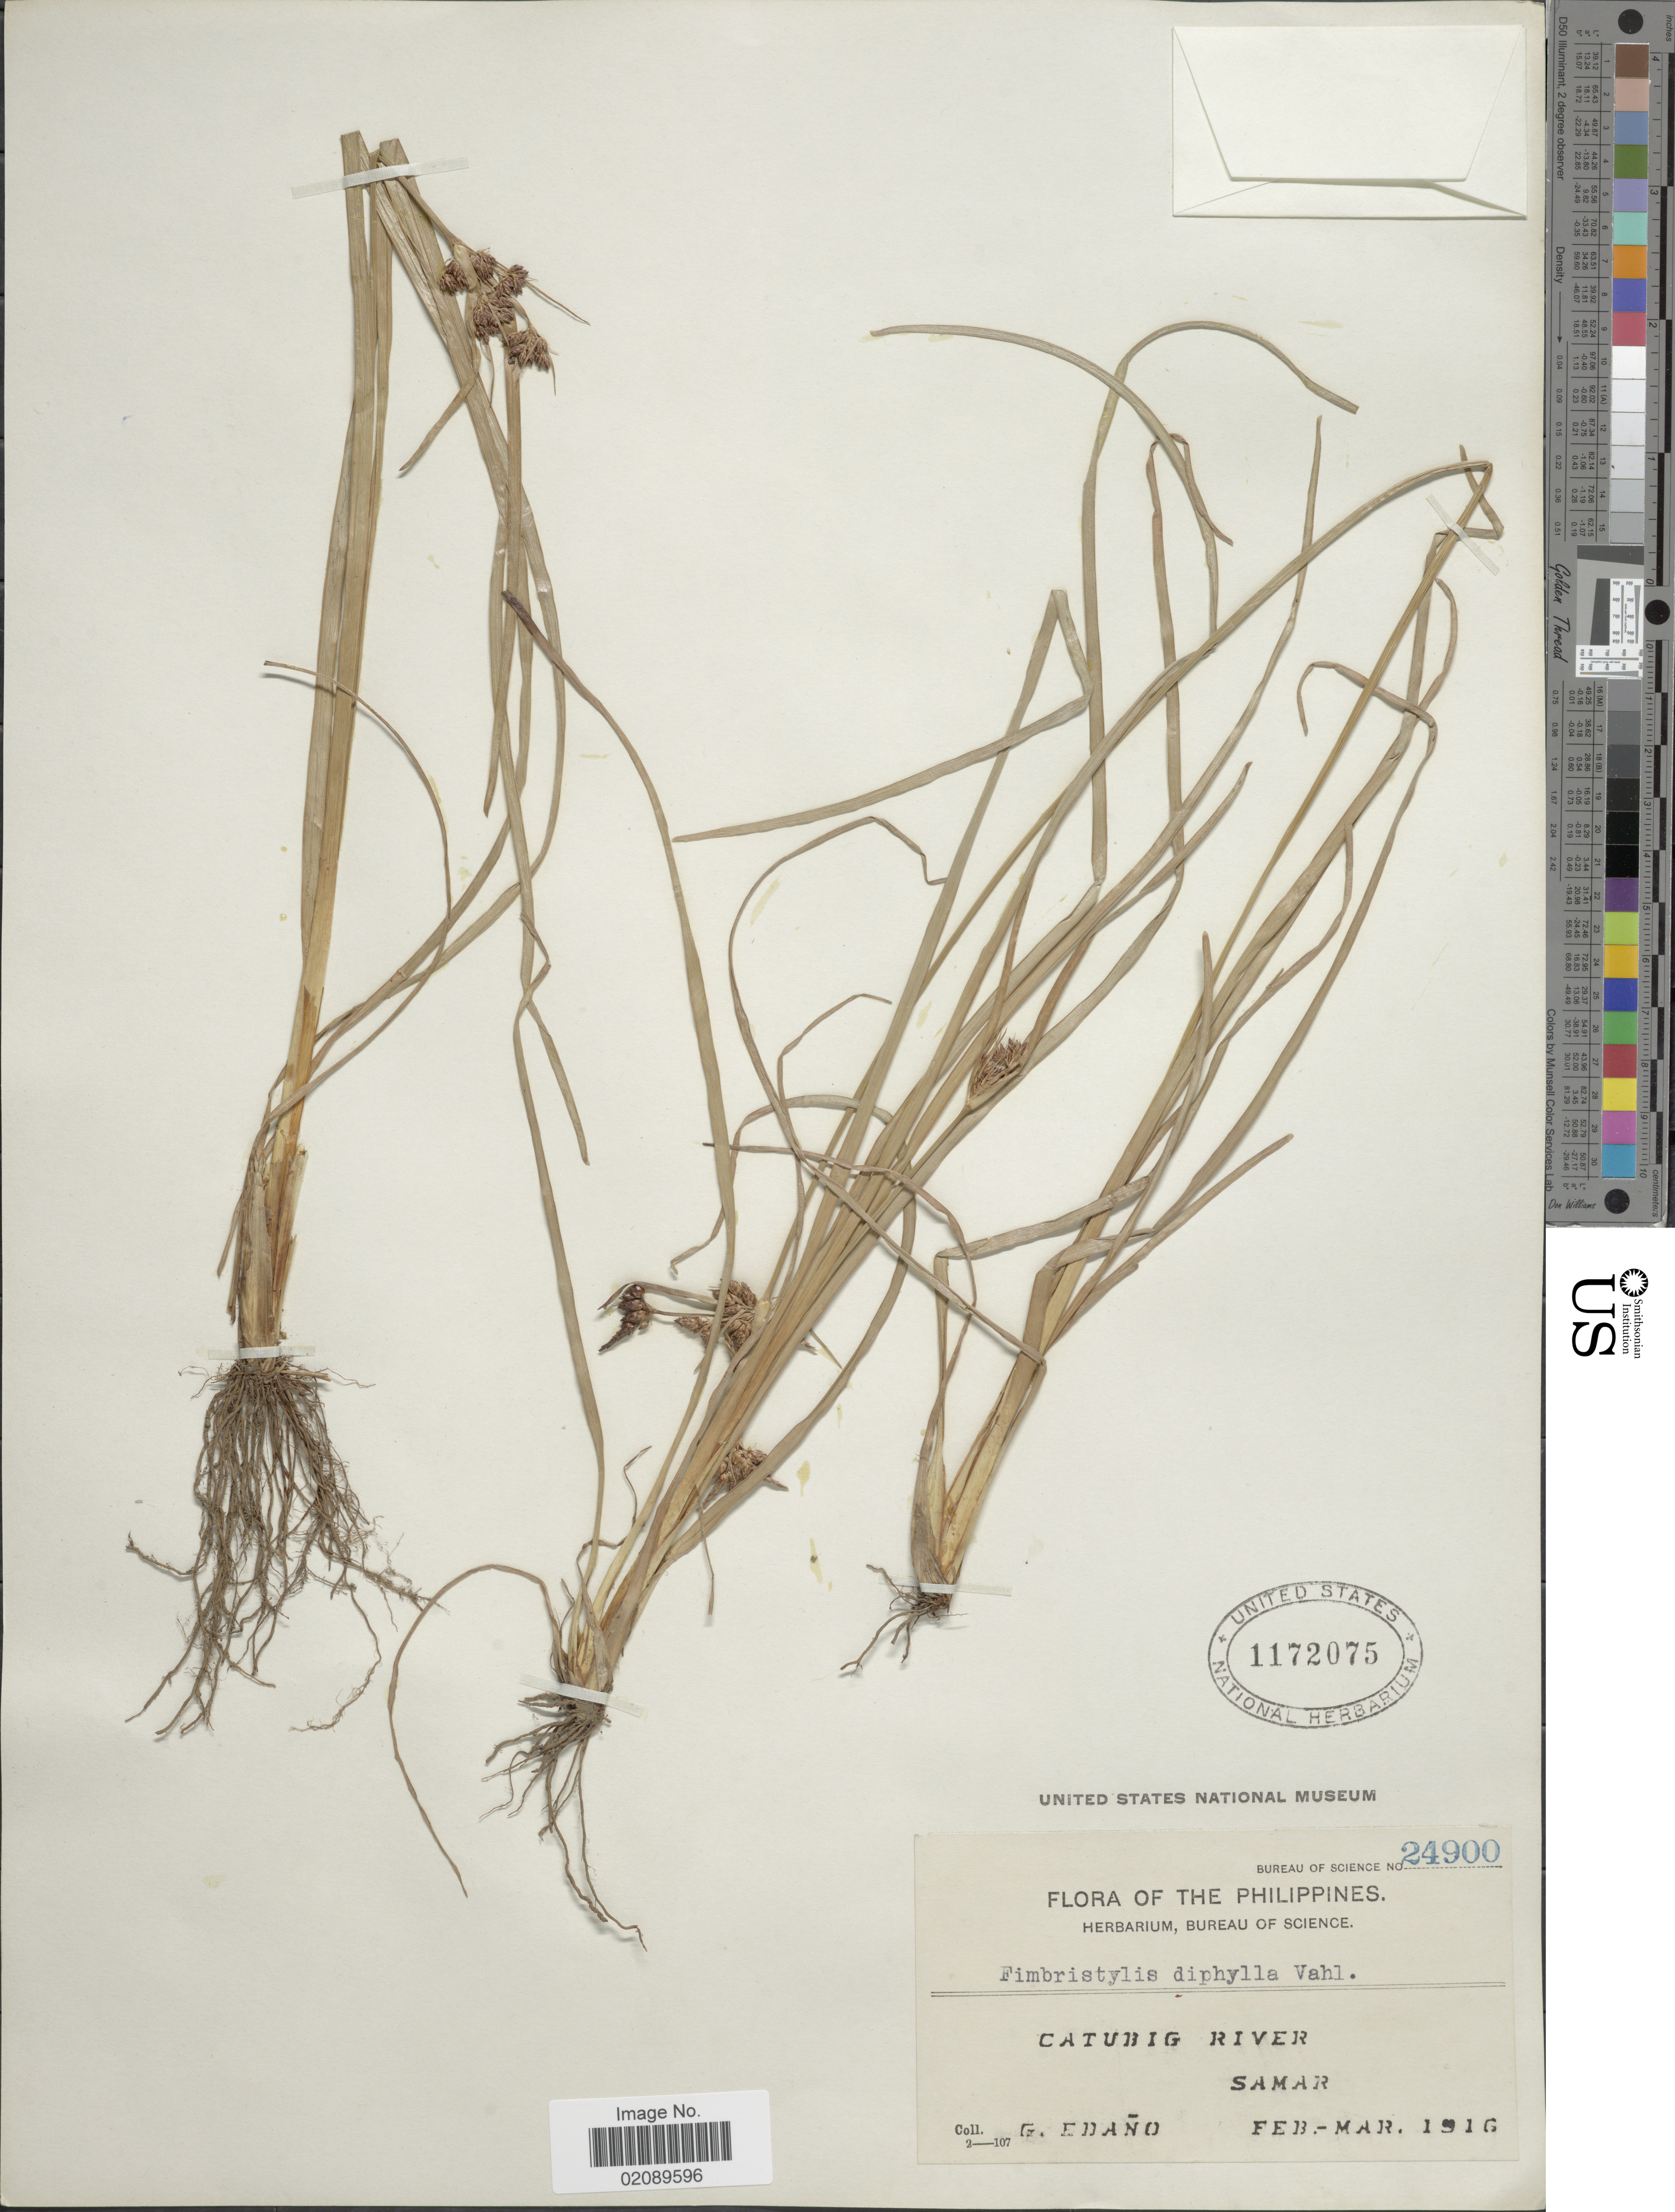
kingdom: Plantae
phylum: Tracheophyta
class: Liliopsida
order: Poales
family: Cyperaceae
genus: Fimbristylis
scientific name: Fimbristylis annua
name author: (All.) Roem. & Schult.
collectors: G. Edaño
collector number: Bureau of Science 24900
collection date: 1916-02/1916-03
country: Philippines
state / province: Eastern Visayas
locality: Catubig River, Samar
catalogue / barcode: US 1172075